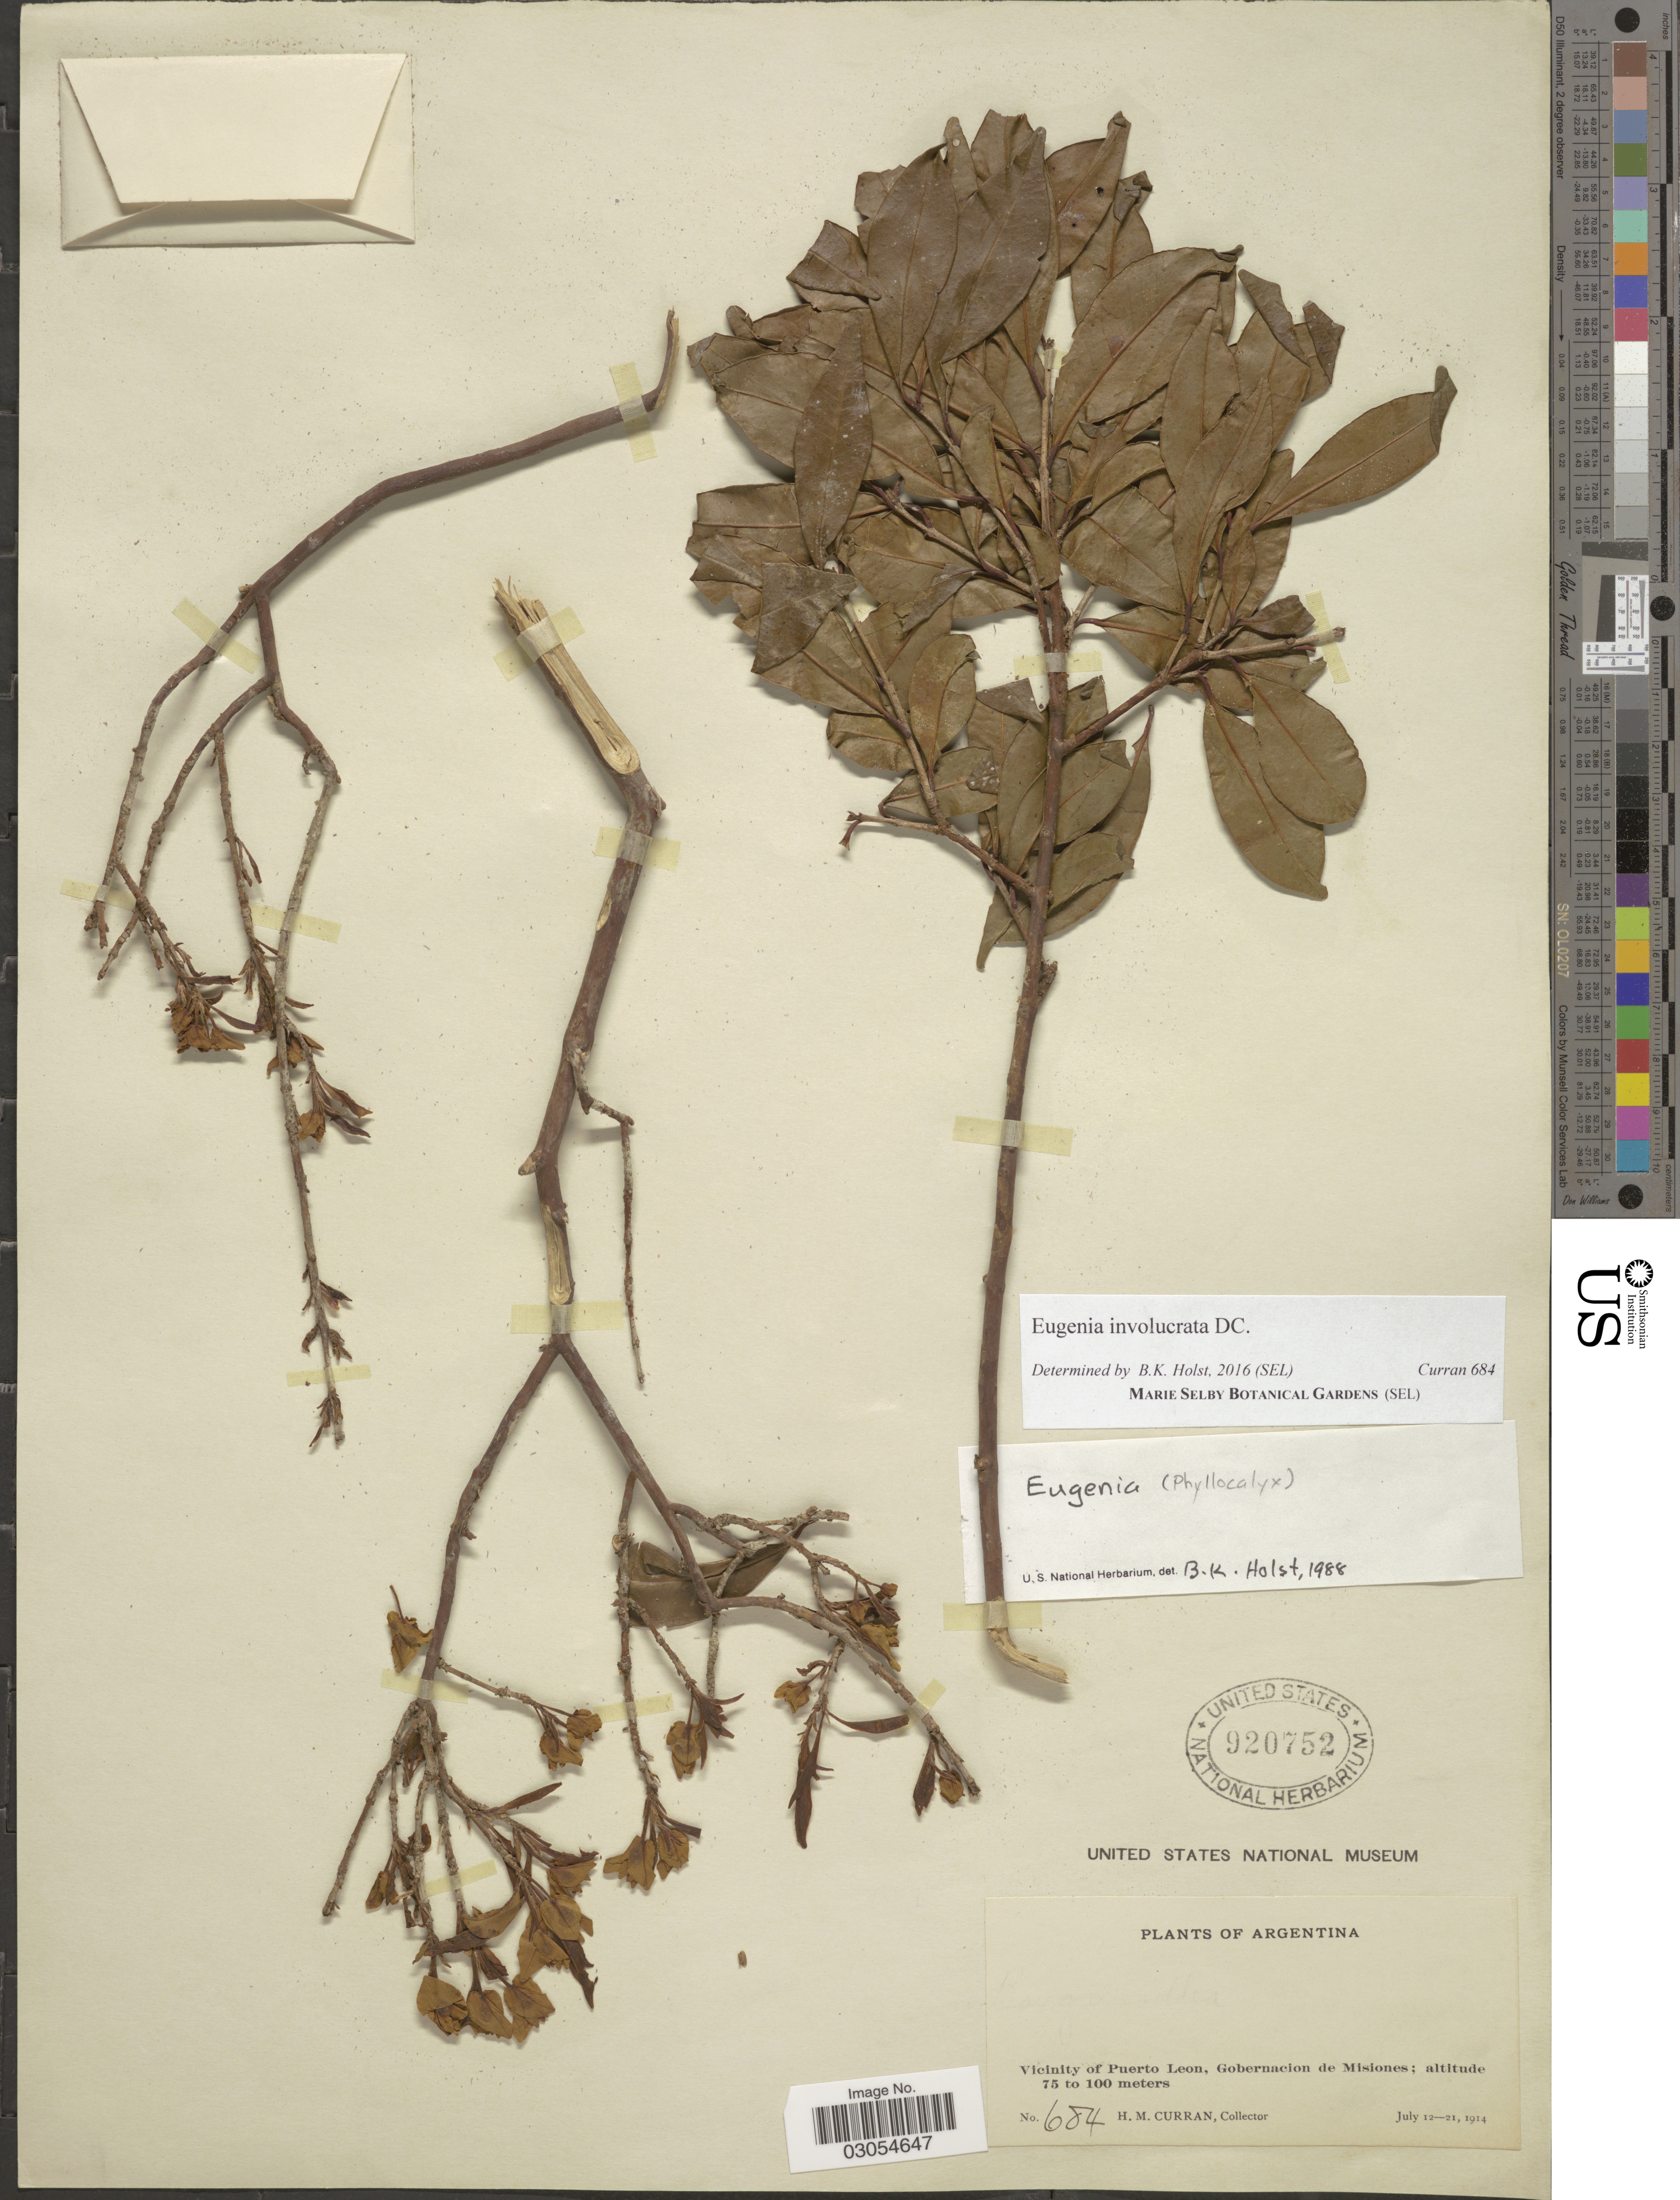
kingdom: Plantae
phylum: Tracheophyta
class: Magnoliopsida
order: Myrtales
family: Myrtaceae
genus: Eugenia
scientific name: Eugenia involucrata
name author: DC.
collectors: H. M. Curran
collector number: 684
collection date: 1914-07-12/1914-07-21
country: Argentina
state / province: Misiones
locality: Vicinity of Puerto Leon, Gobernacion de Misiones.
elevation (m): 75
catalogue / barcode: US 920752